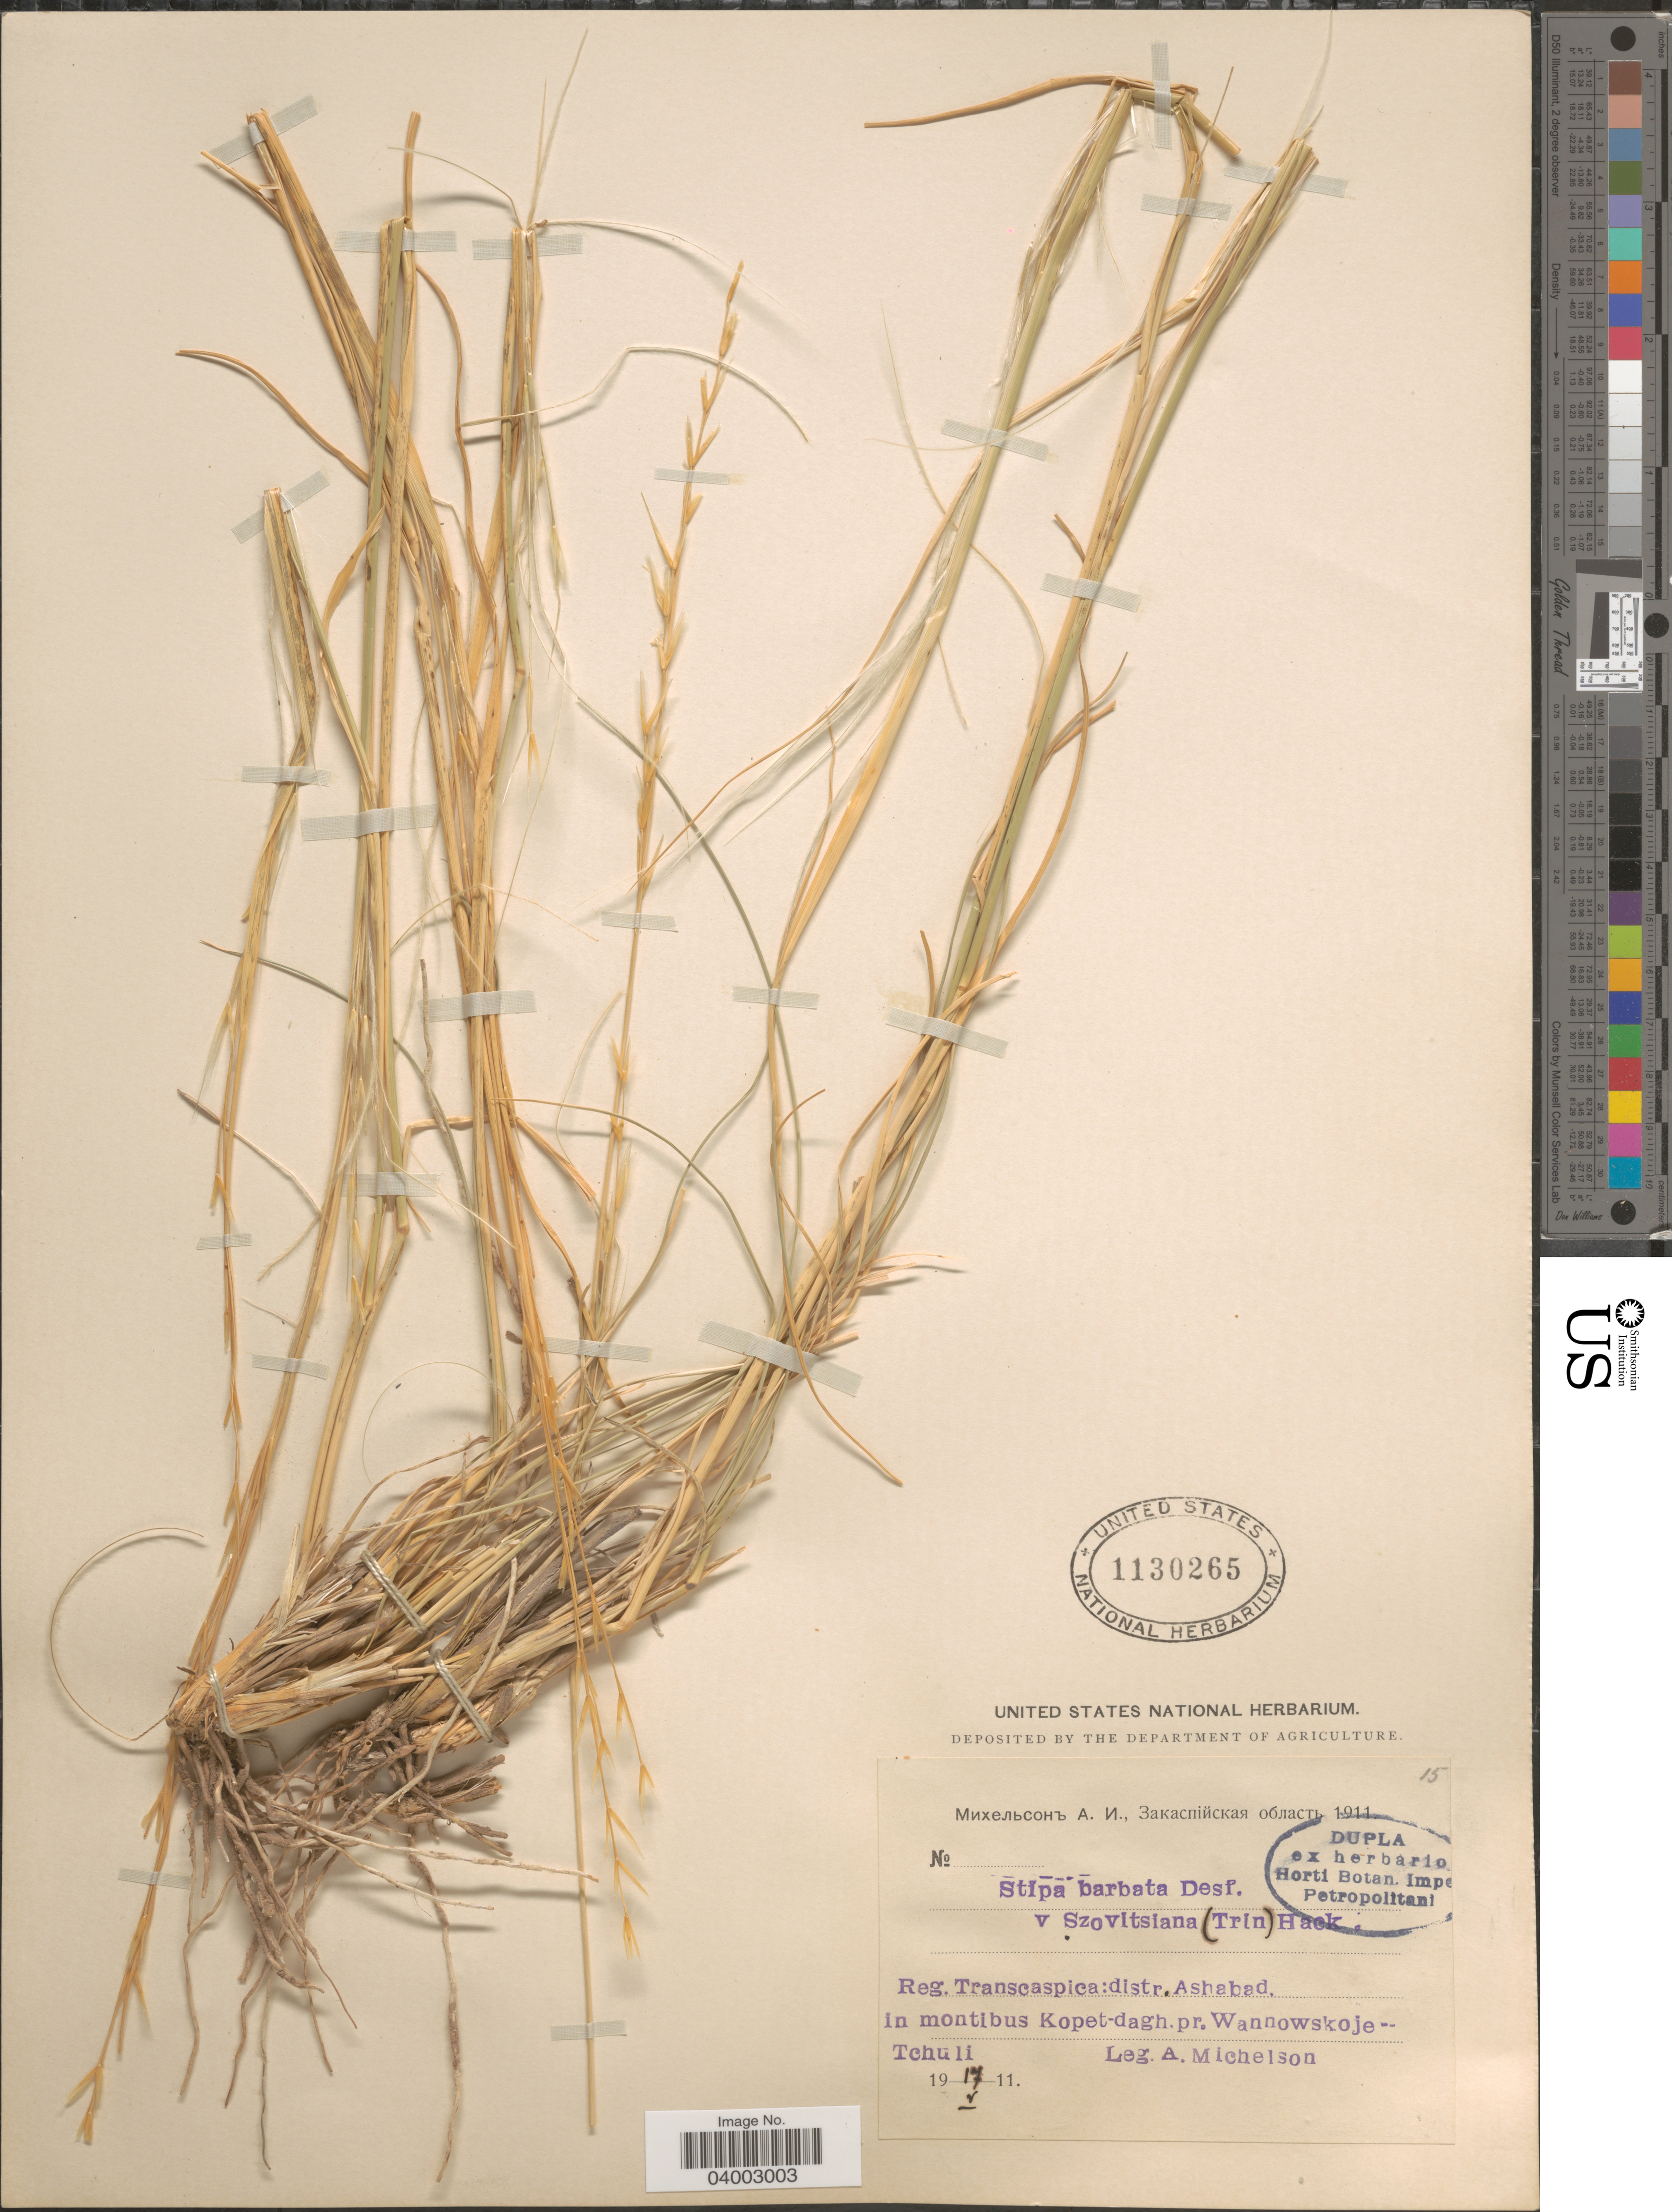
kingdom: Plantae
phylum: Tracheophyta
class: Liliopsida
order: Poales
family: Poaceae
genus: Stipa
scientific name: Stipa szovitsiana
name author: (Trin. & Rupr.) Griseb.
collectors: A. Michelson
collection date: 1911-05-17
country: Turkmenistan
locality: Reg. Transcaspica: distr. Ashabad, in montibus Kopet-dagh, pr.Wannowskoje--Tchuli.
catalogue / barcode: US 1130265